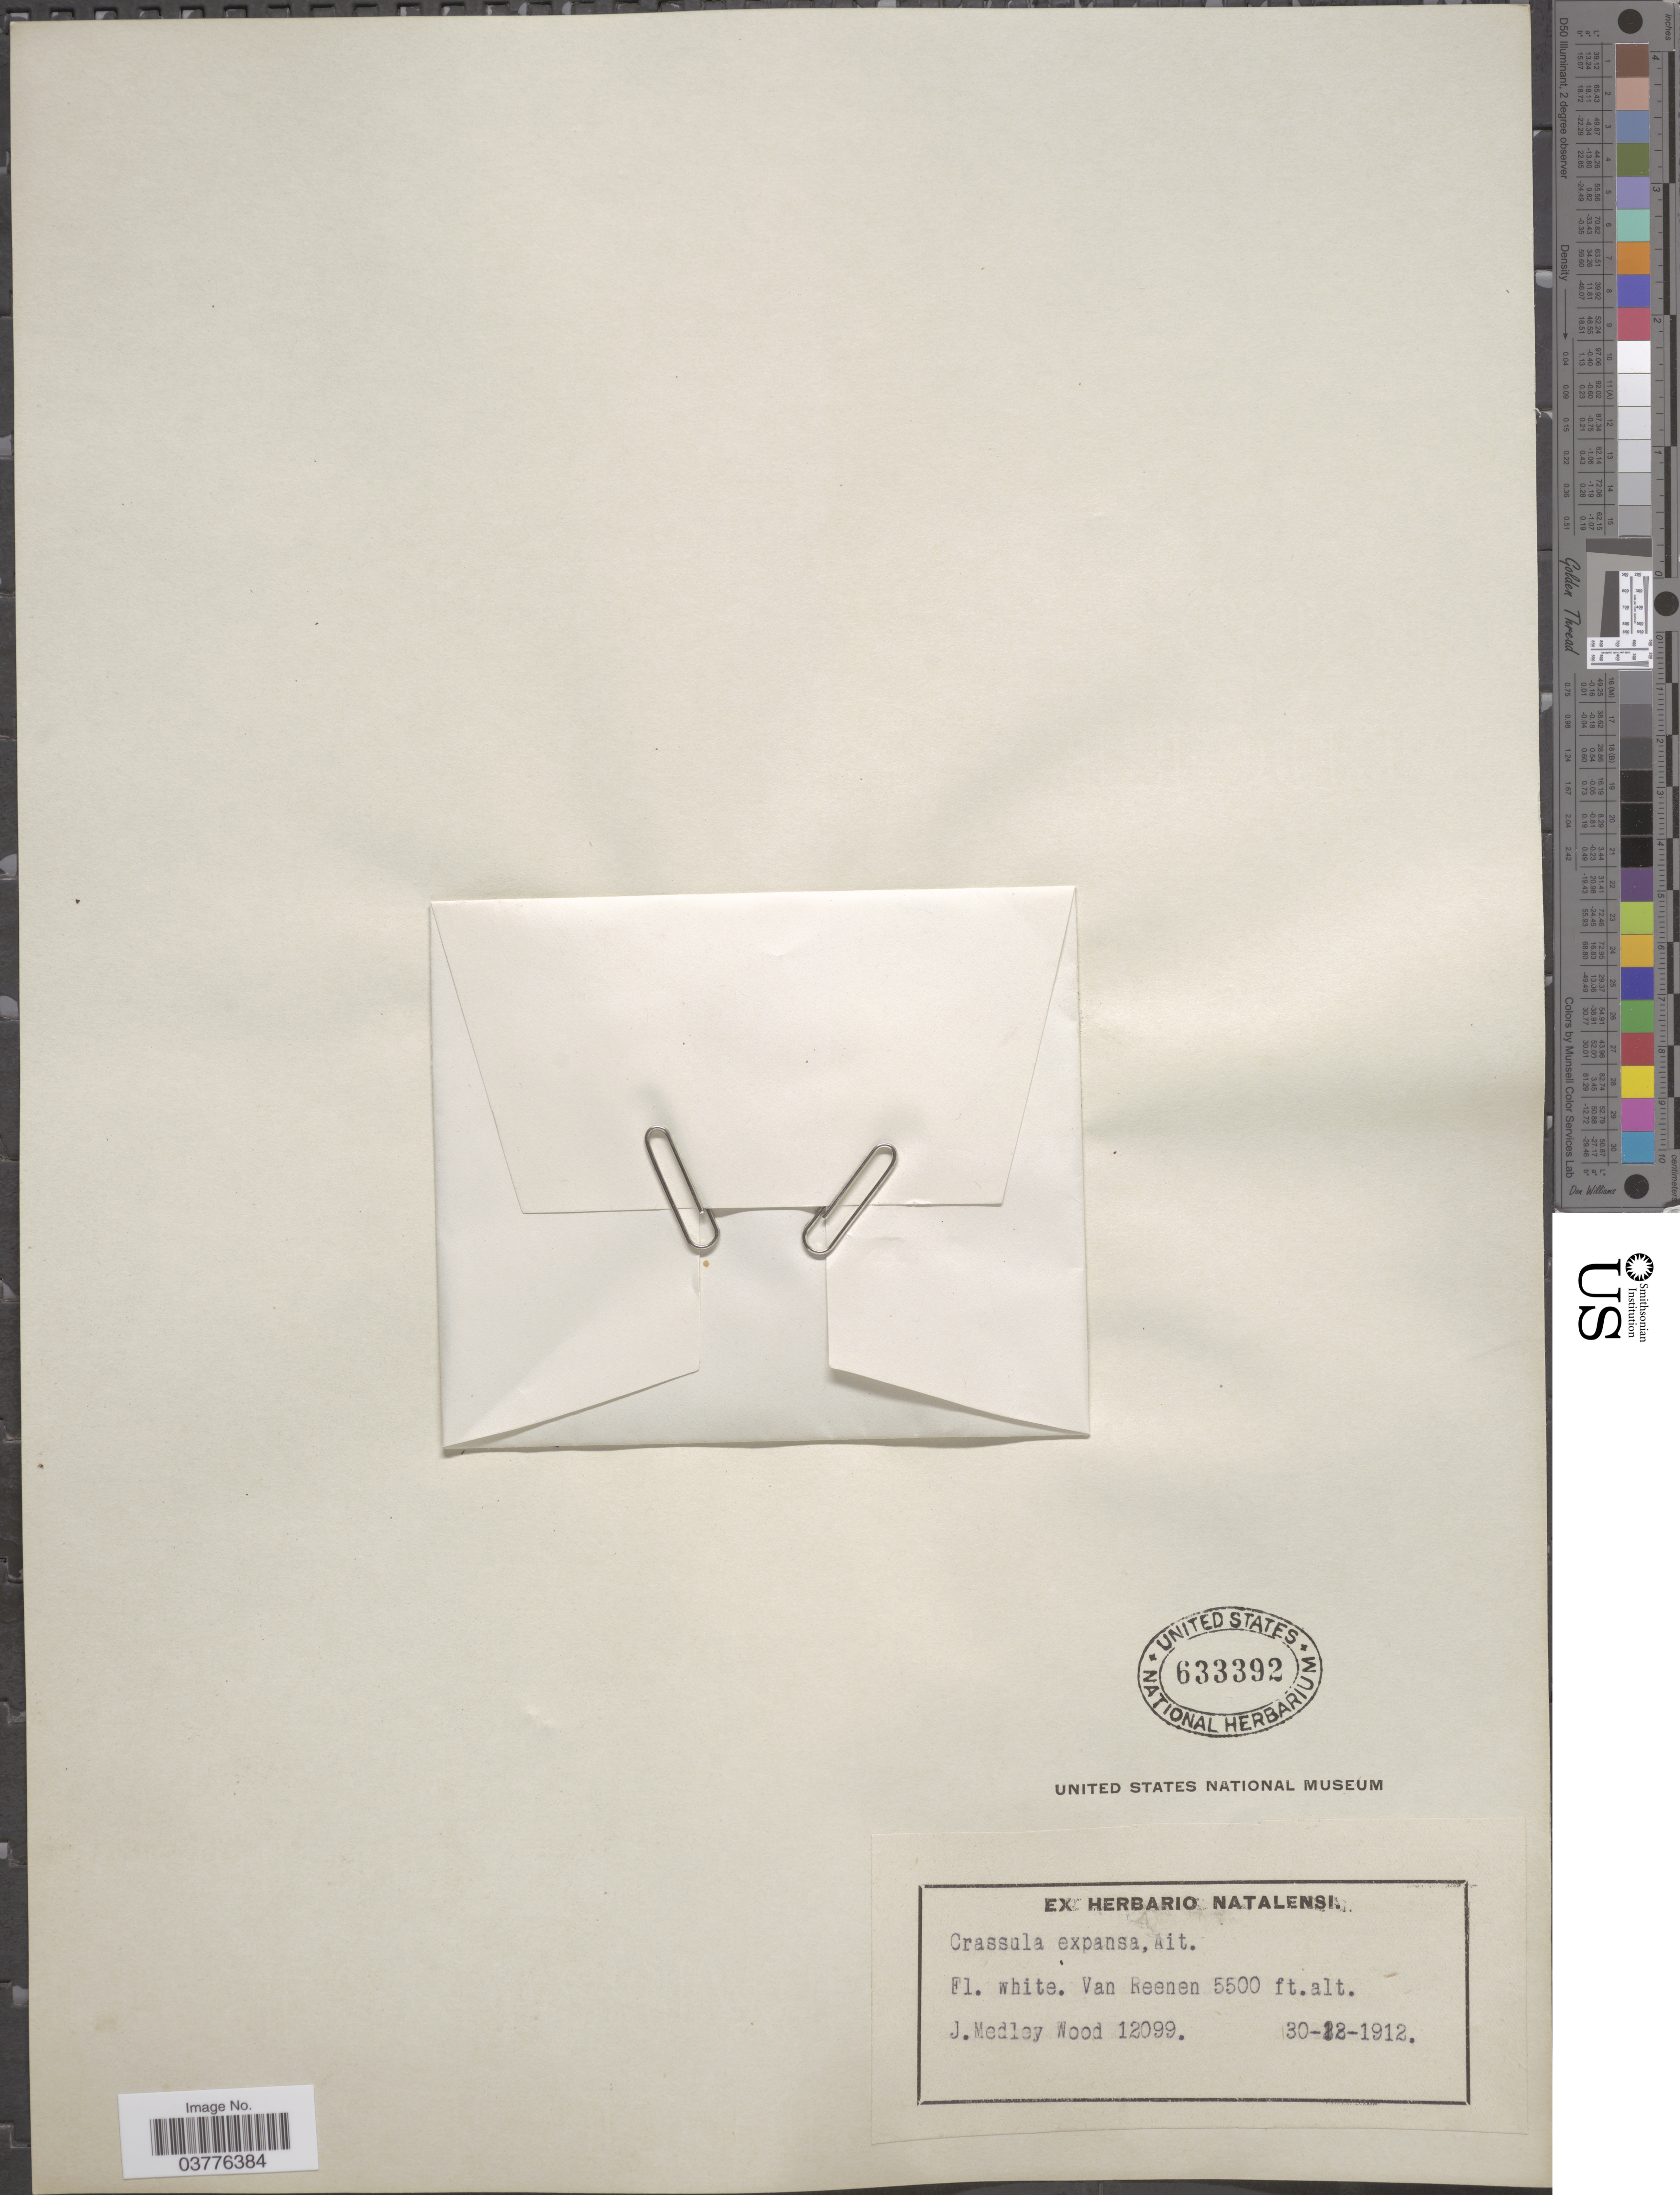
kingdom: Plantae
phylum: Tracheophyta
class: Magnoliopsida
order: Saxifragales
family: Crassulaceae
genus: Crassula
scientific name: Crassula expansa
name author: Aiton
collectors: J. Medley Wood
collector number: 12099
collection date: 1912-12-30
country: South Africa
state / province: KwaZulu-Natal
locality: Van Reenen.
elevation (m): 1676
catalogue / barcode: US 633392